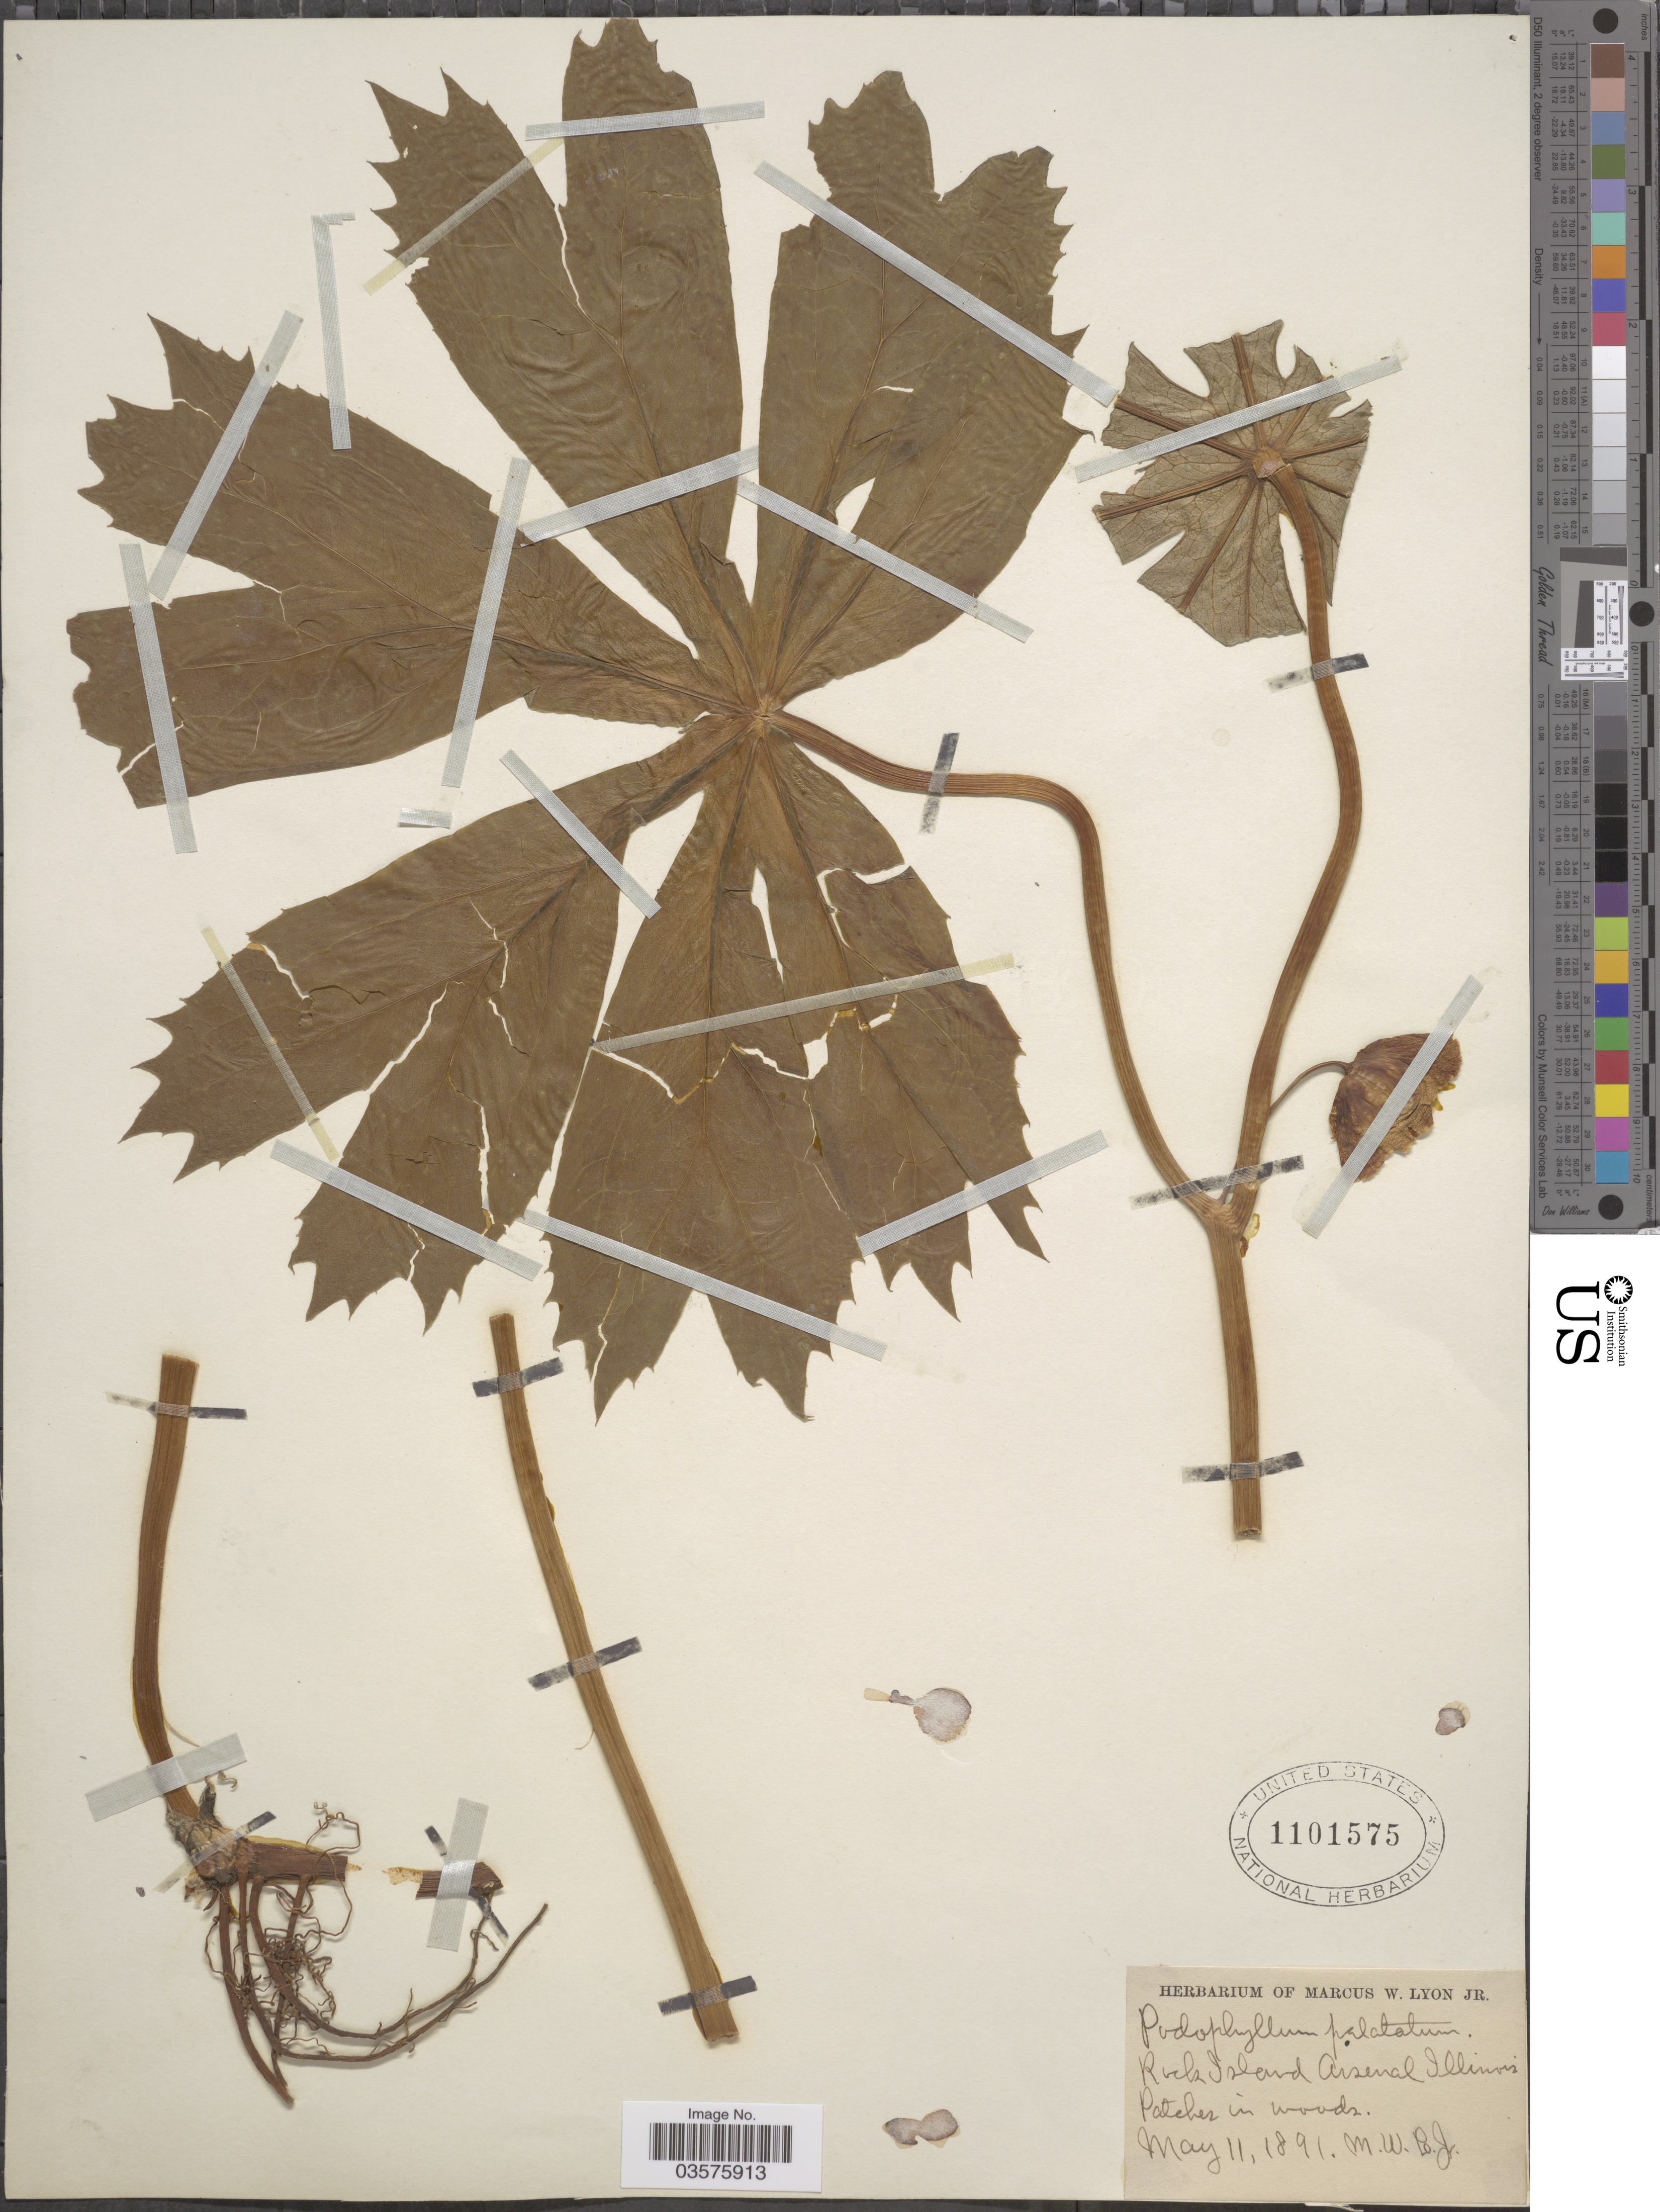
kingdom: Plantae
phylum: Tracheophyta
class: Magnoliopsida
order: Ranunculales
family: Berberidaceae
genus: Podophyllum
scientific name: Podophyllum peltatum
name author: L.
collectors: M. W. Lyon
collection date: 1891-05-11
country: United States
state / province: Illinois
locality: Rock Island Arsenal.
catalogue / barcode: US 1101575